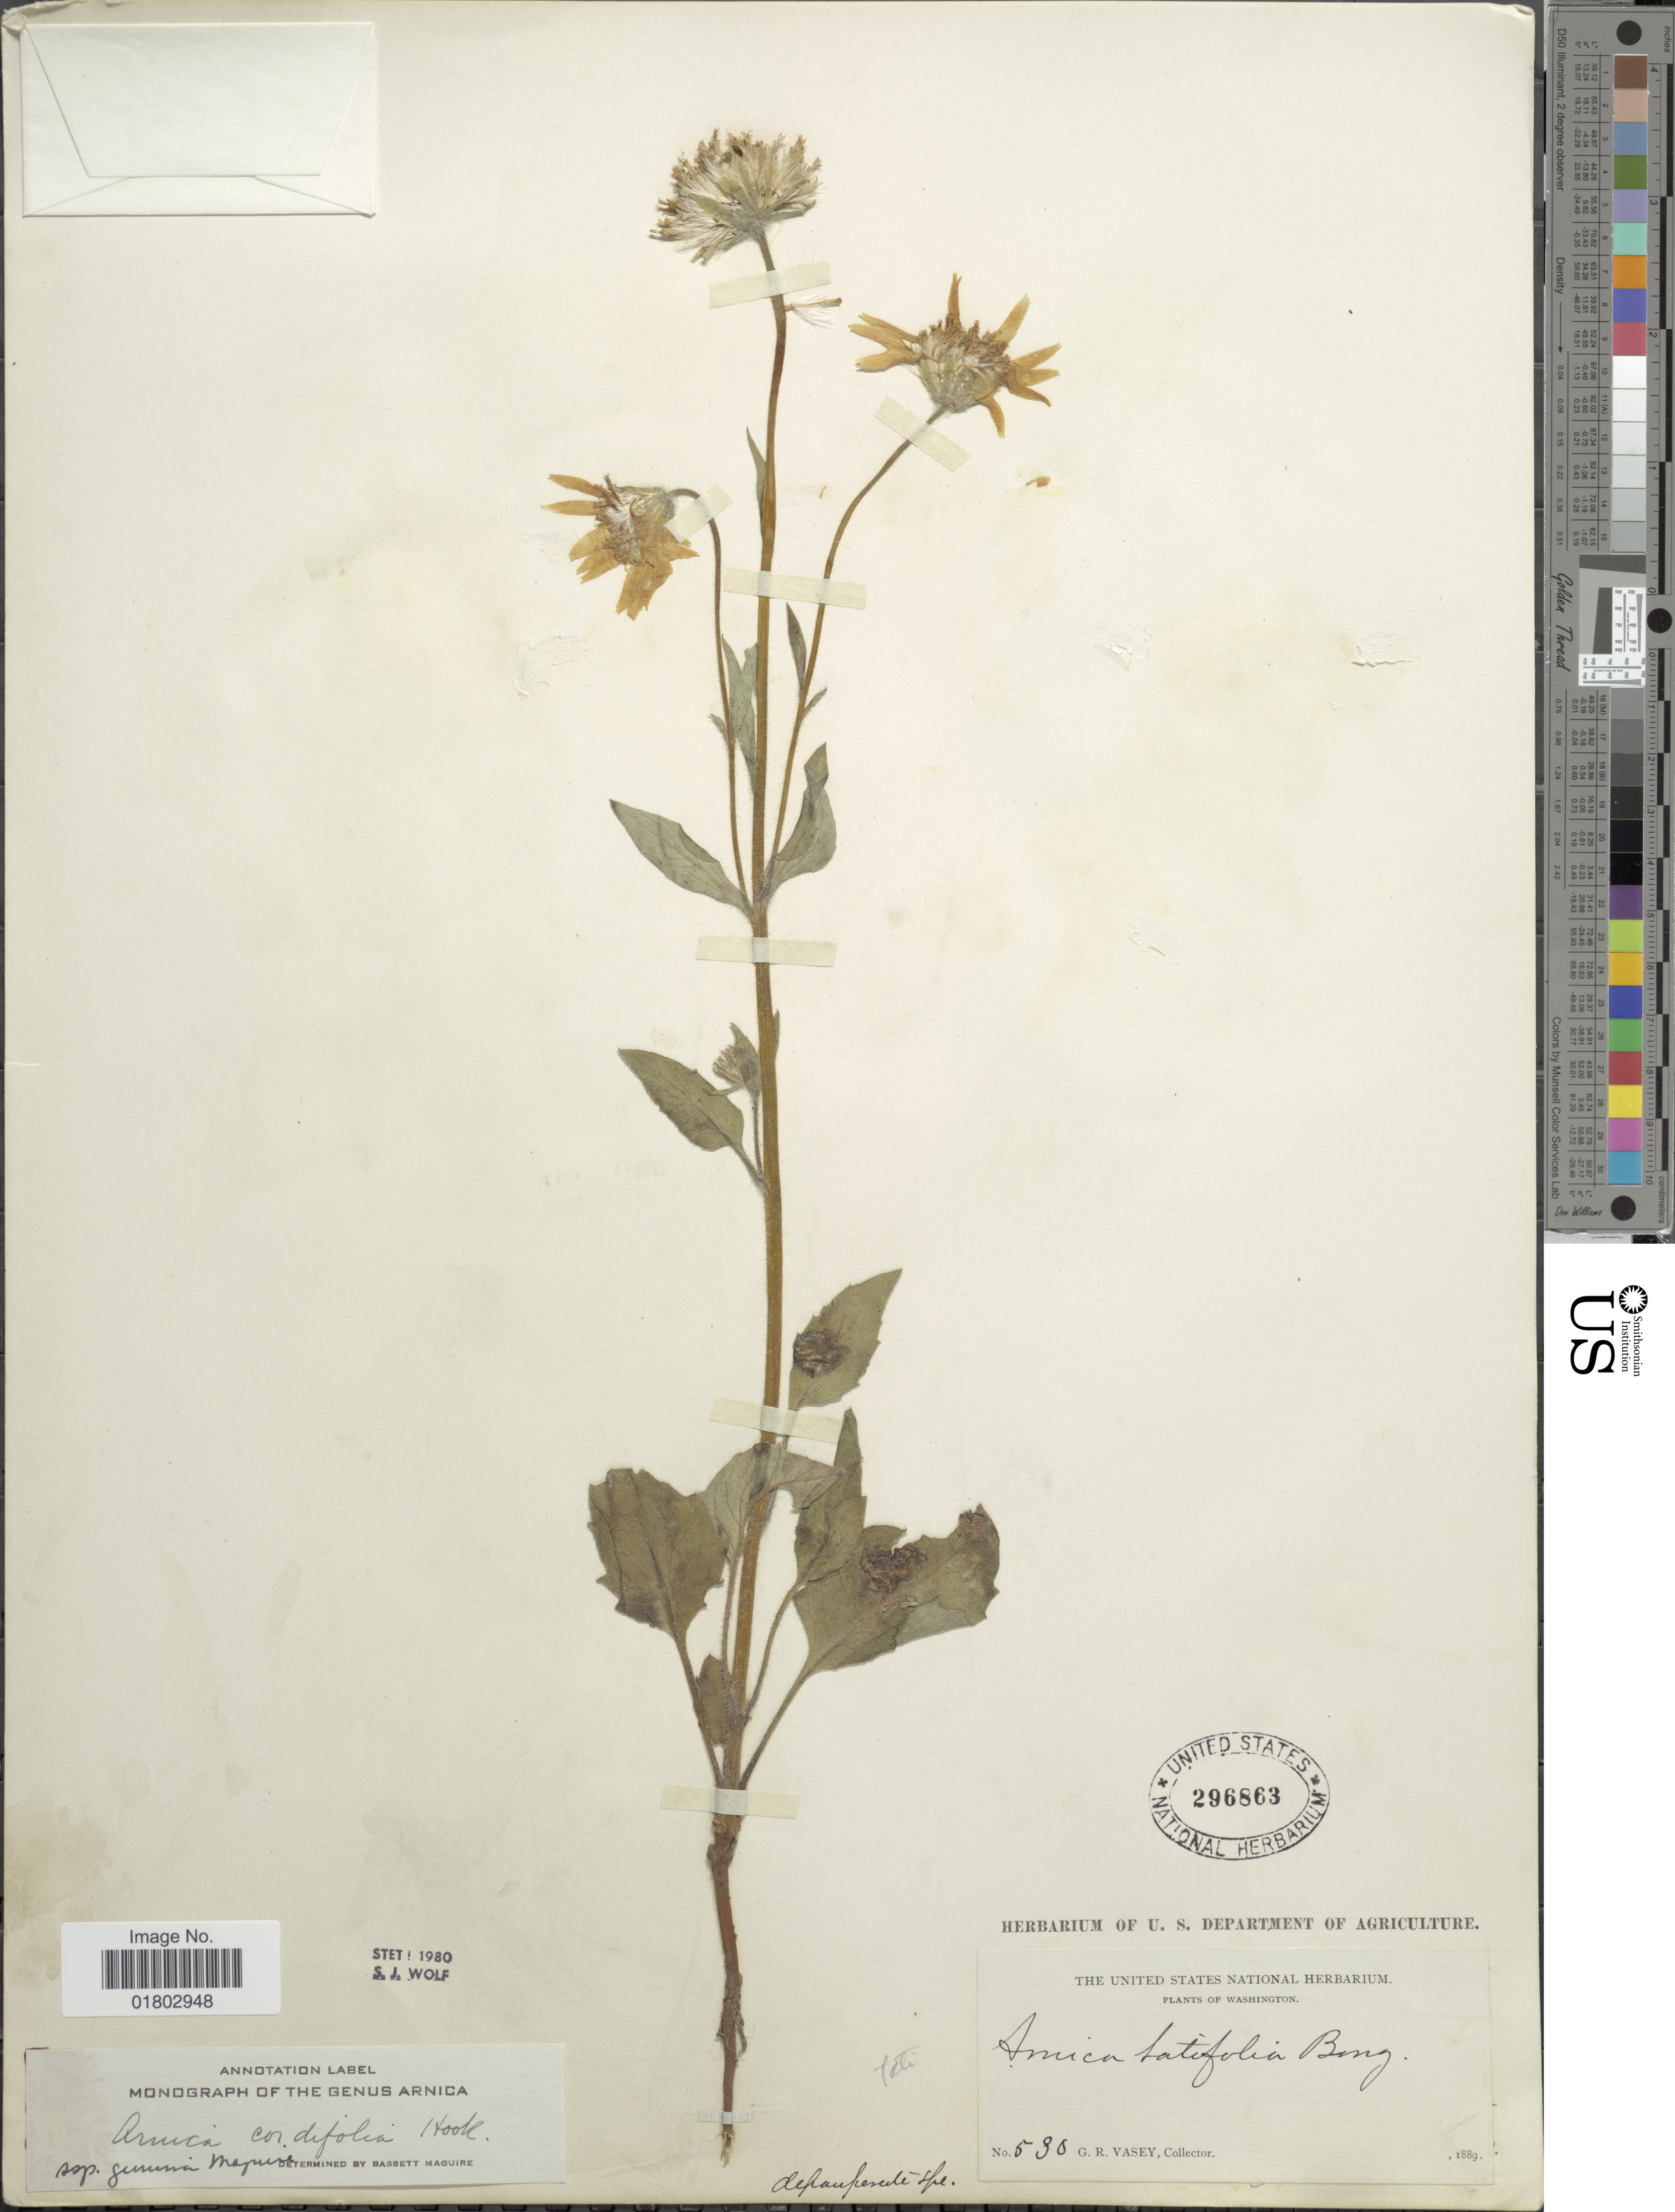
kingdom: Plantae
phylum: Tracheophyta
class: Magnoliopsida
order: Asterales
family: Asteraceae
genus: Arnica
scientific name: Arnica cordifolia subsp. genuina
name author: Maguire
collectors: G. R. Vasey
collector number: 530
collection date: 1889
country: United States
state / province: Washington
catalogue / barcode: US 296863